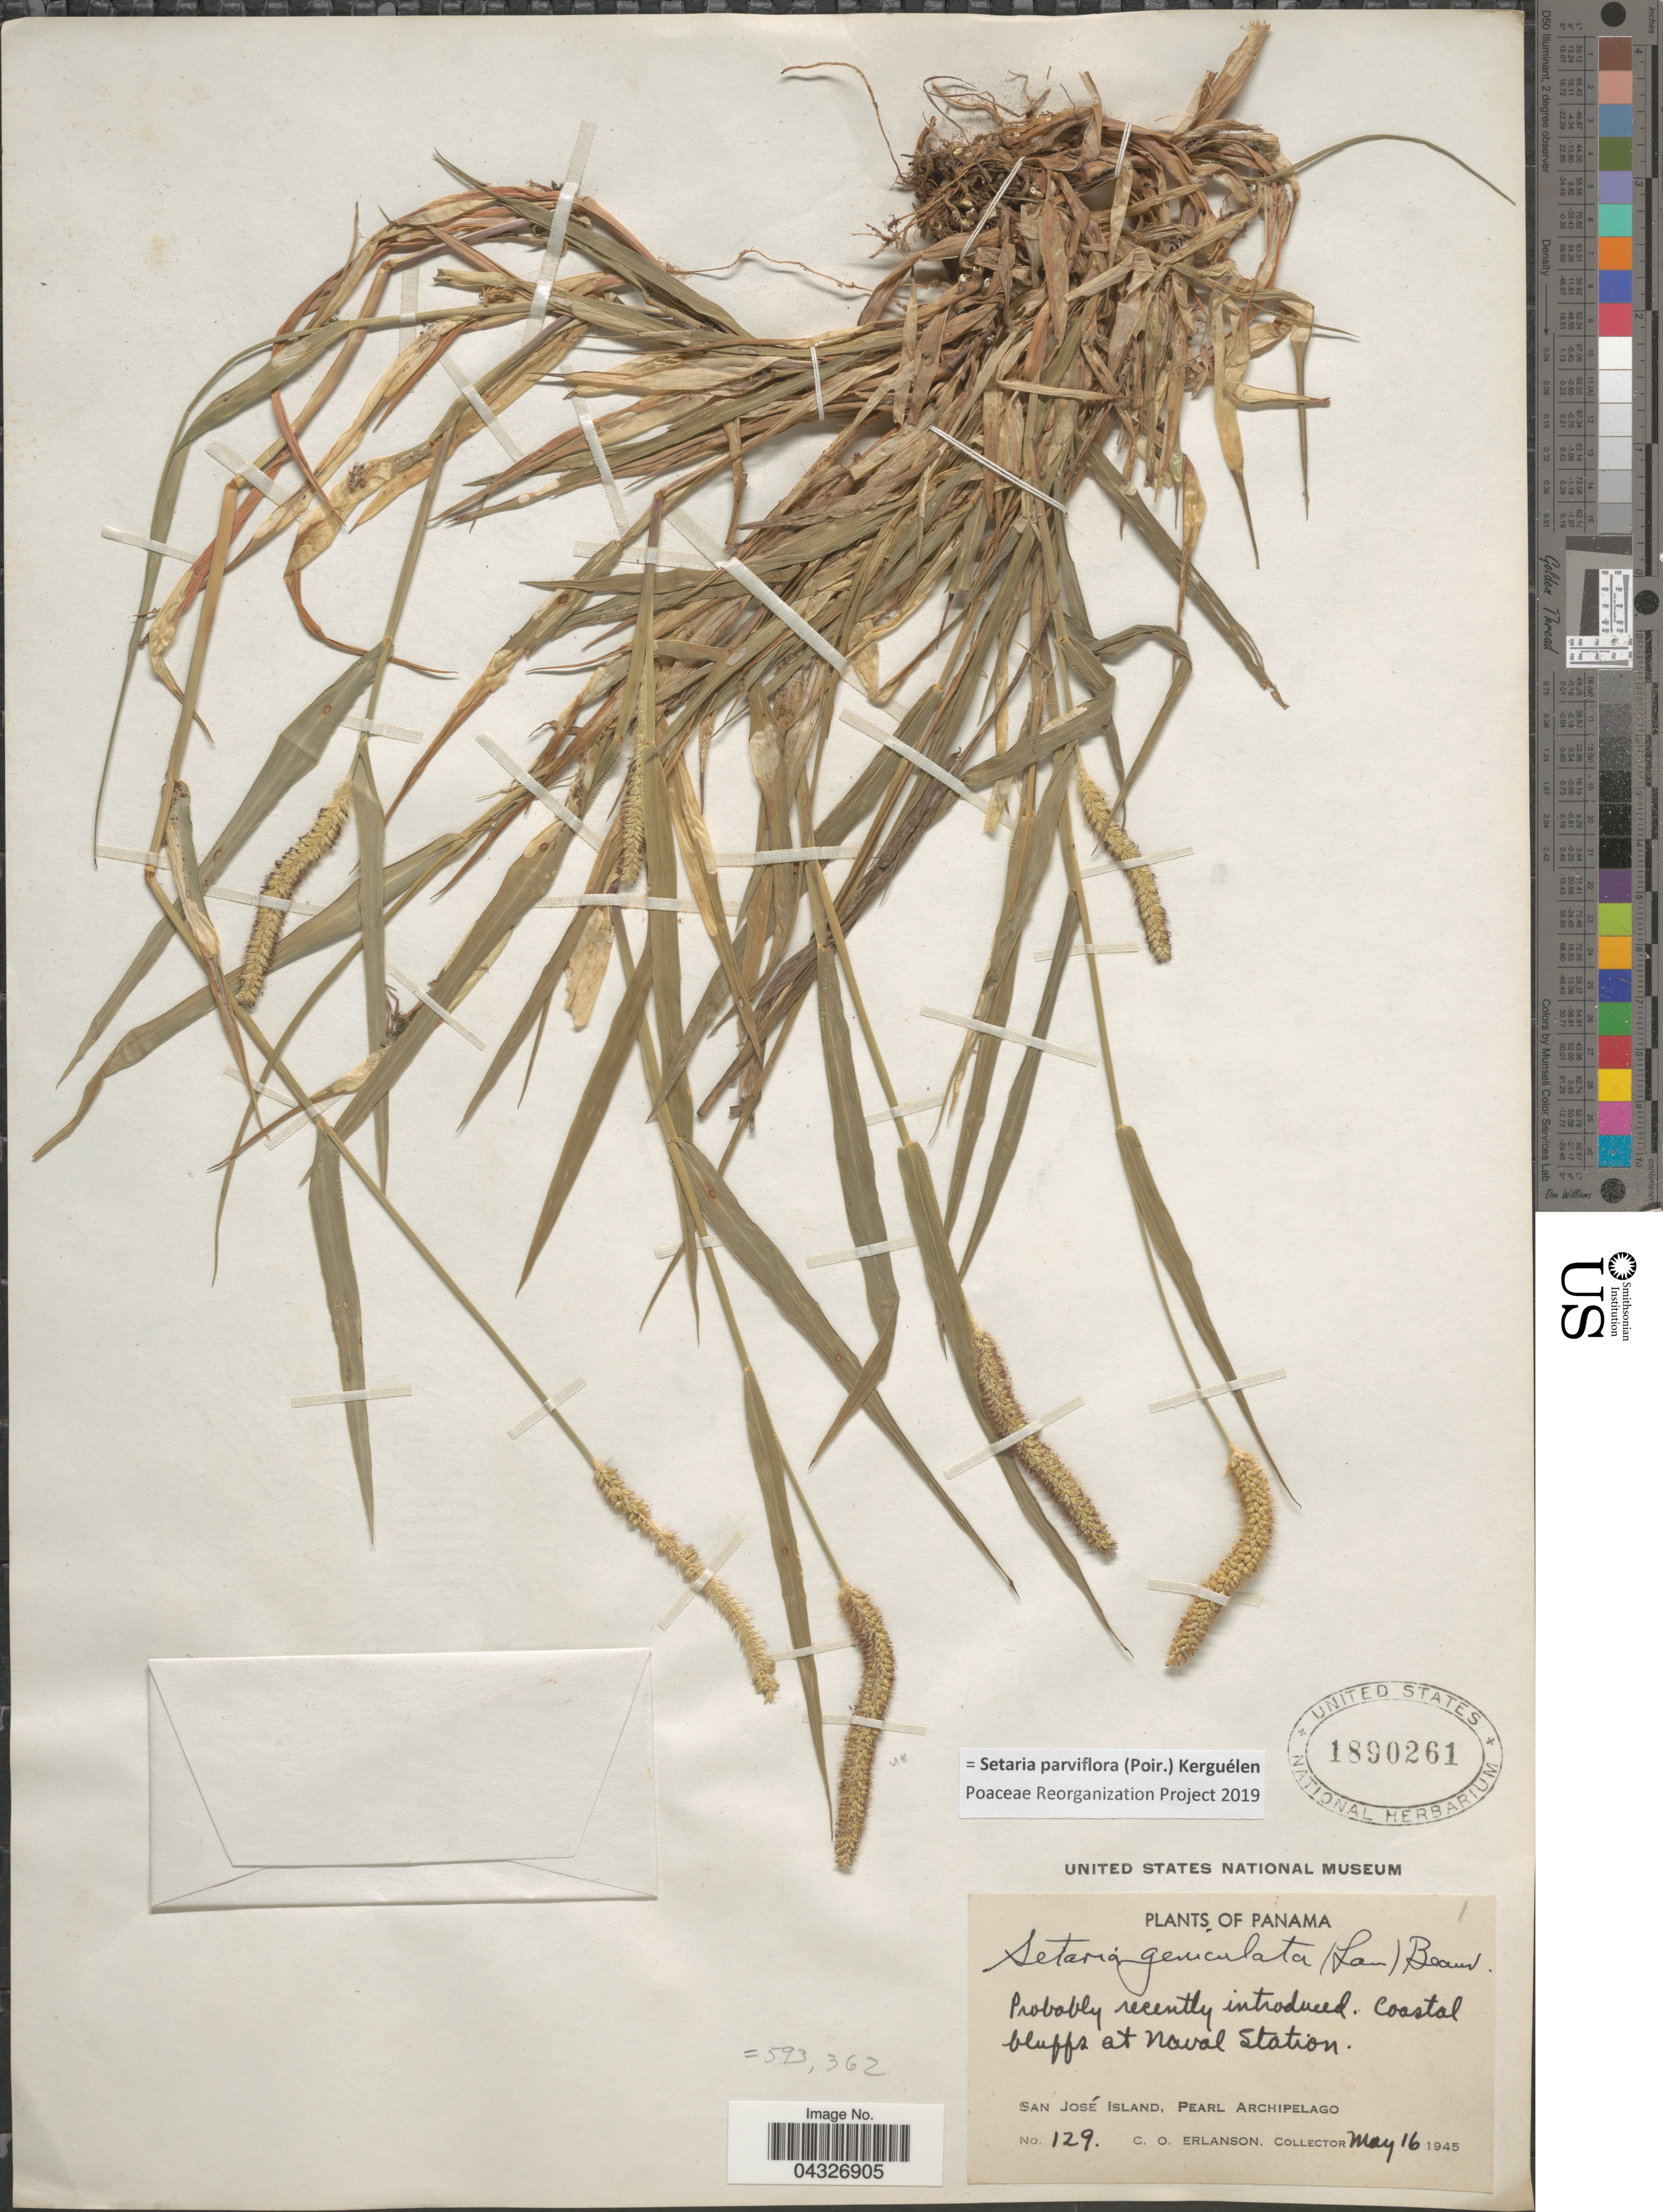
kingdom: Plantae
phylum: Tracheophyta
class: Liliopsida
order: Poales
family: Poaceae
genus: Setaria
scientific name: Setaria parviflora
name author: (Poir.) Kerguélen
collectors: C. O. Erlanson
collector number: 129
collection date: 1945-05-16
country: Panama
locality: Coastal bluffs at Naval Station. San José Island, Pearl Archipelago.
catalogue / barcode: US 1890261